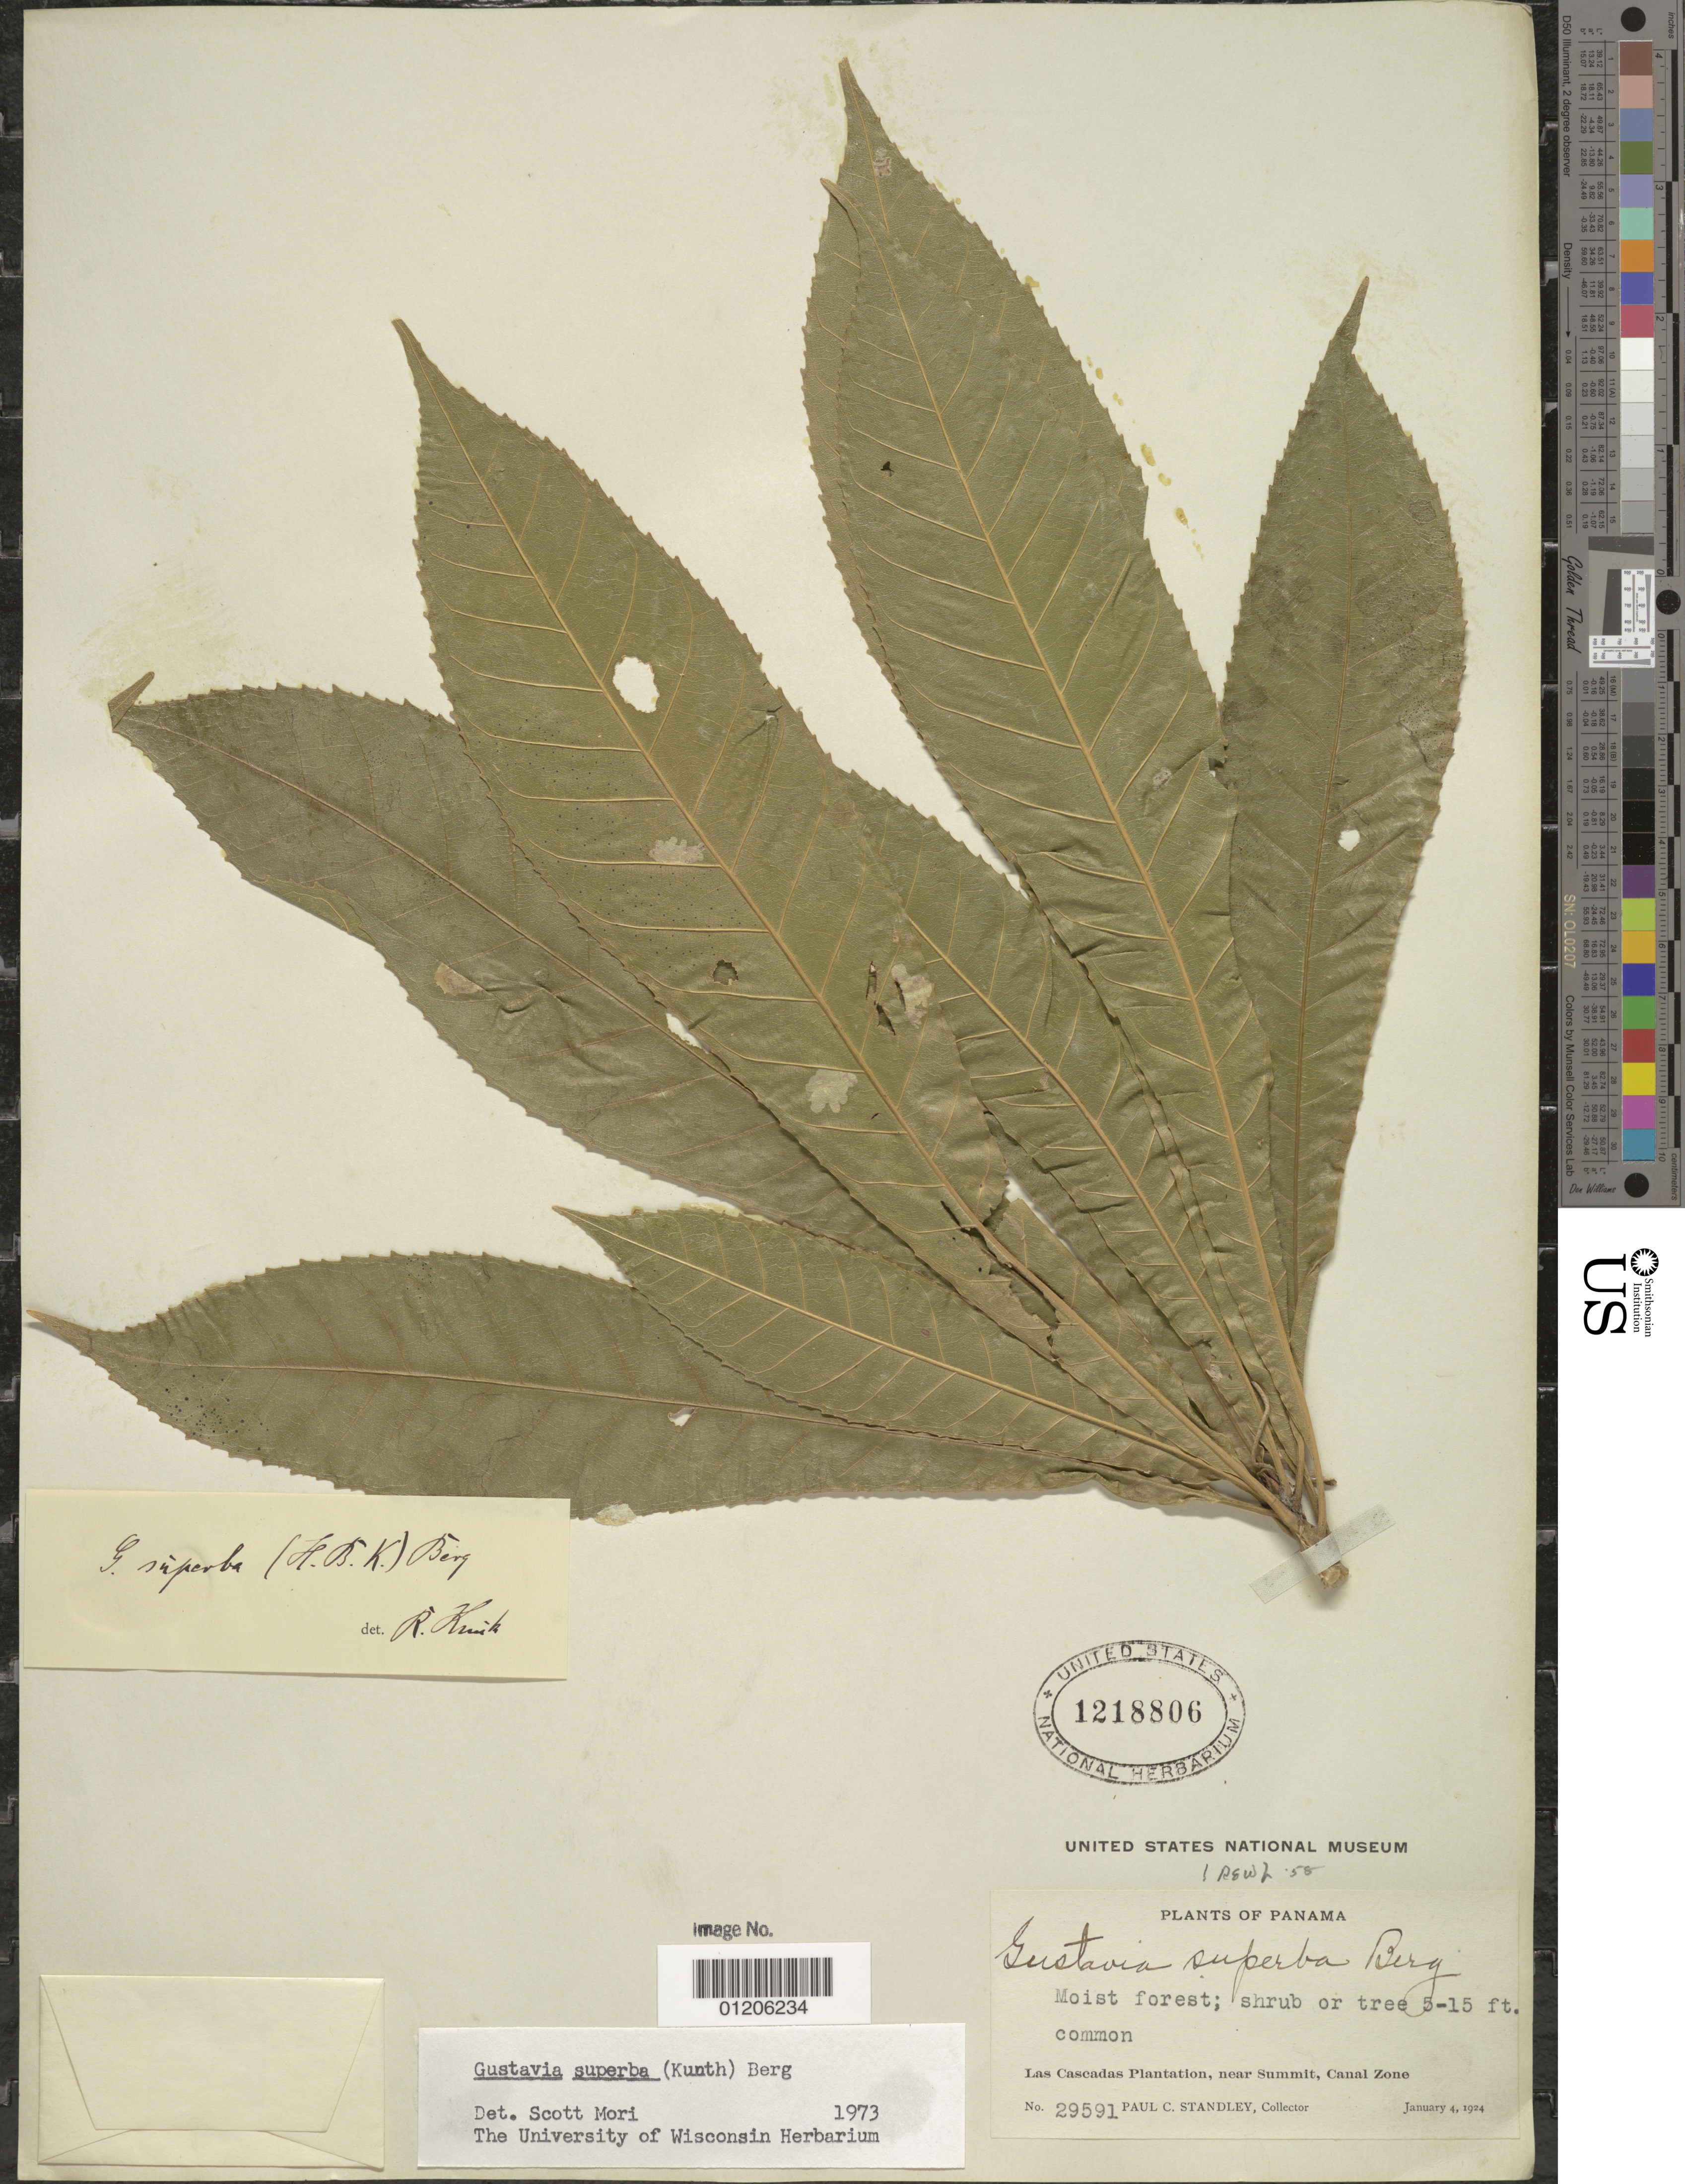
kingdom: Plantae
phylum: Tracheophyta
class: Magnoliopsida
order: Ericales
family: Lecythidaceae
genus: Gustavia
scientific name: Gustavia superba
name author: (Kunth) O. Berg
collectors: P. C. Standley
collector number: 29591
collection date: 1924-01-04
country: Panama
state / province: Panamá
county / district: Canal Zone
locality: Las Cascadas Plantation, near Summit.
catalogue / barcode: US 1218806